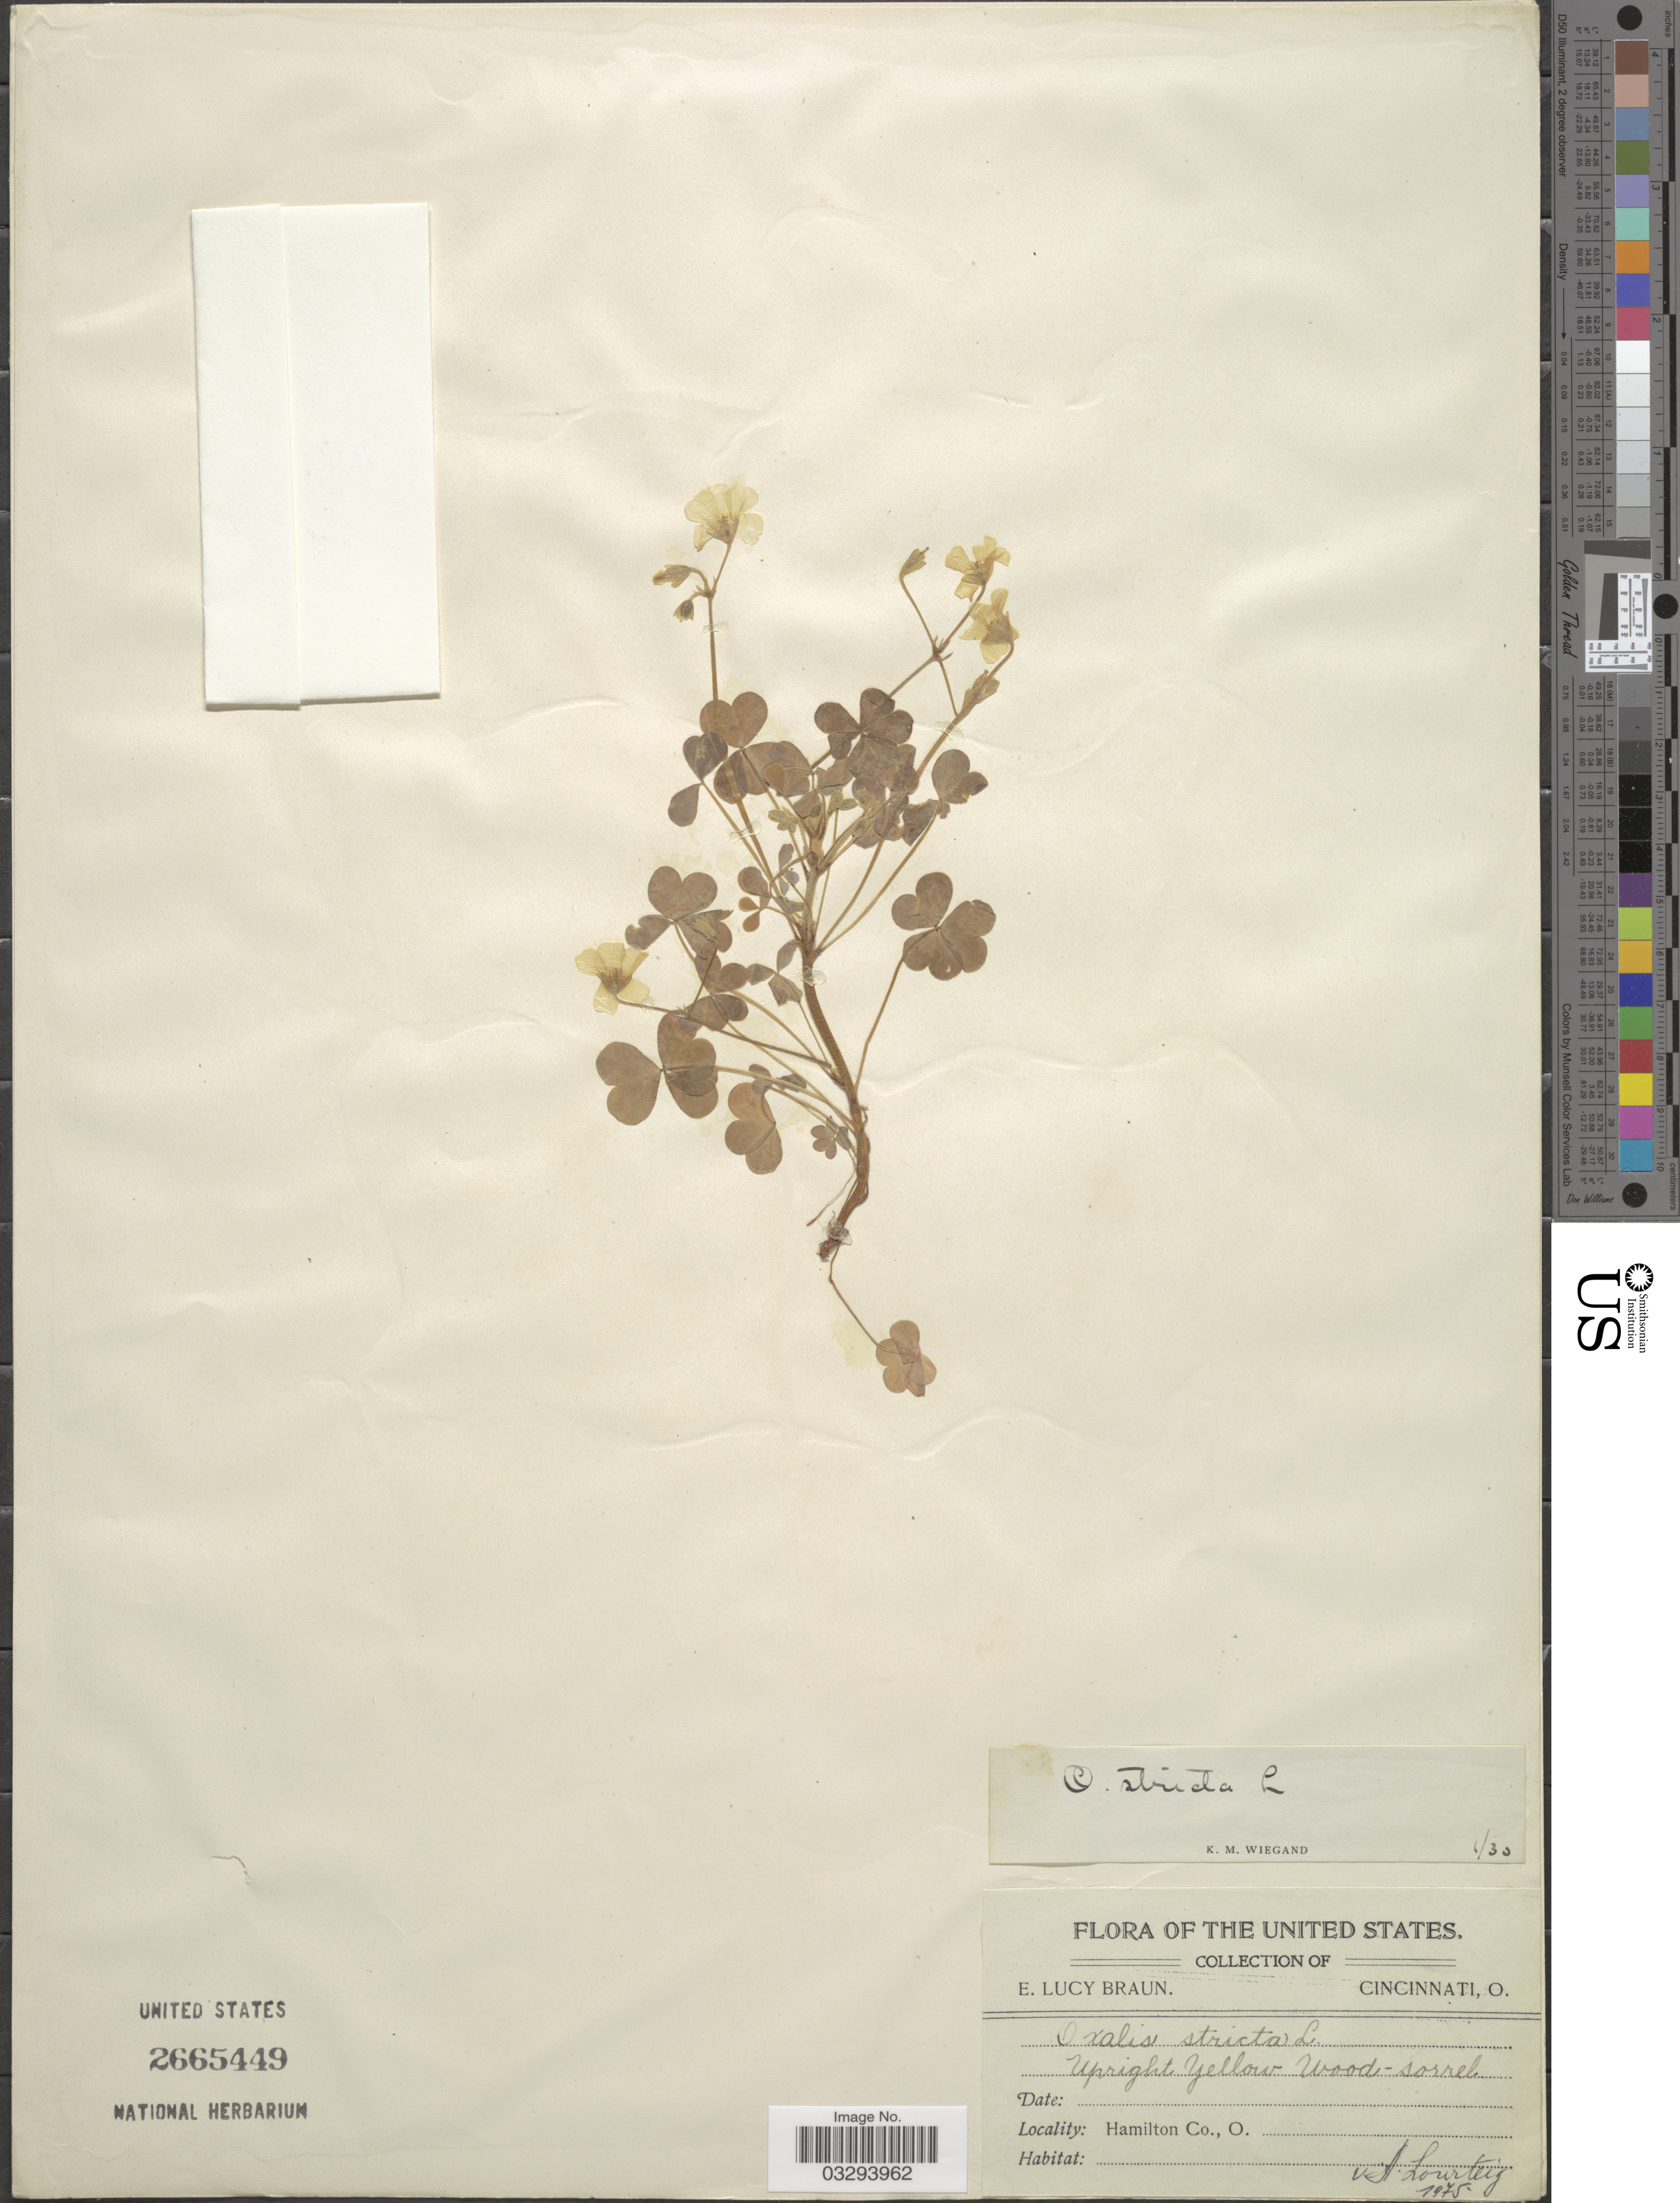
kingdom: Plantae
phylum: Tracheophyta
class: Magnoliopsida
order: Oxalidales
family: Oxalidaceae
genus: Oxalis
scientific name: Oxalis stricta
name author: L.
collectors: E. L. Braun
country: United States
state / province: Ohio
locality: Hamilton Co.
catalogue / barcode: US 2665449